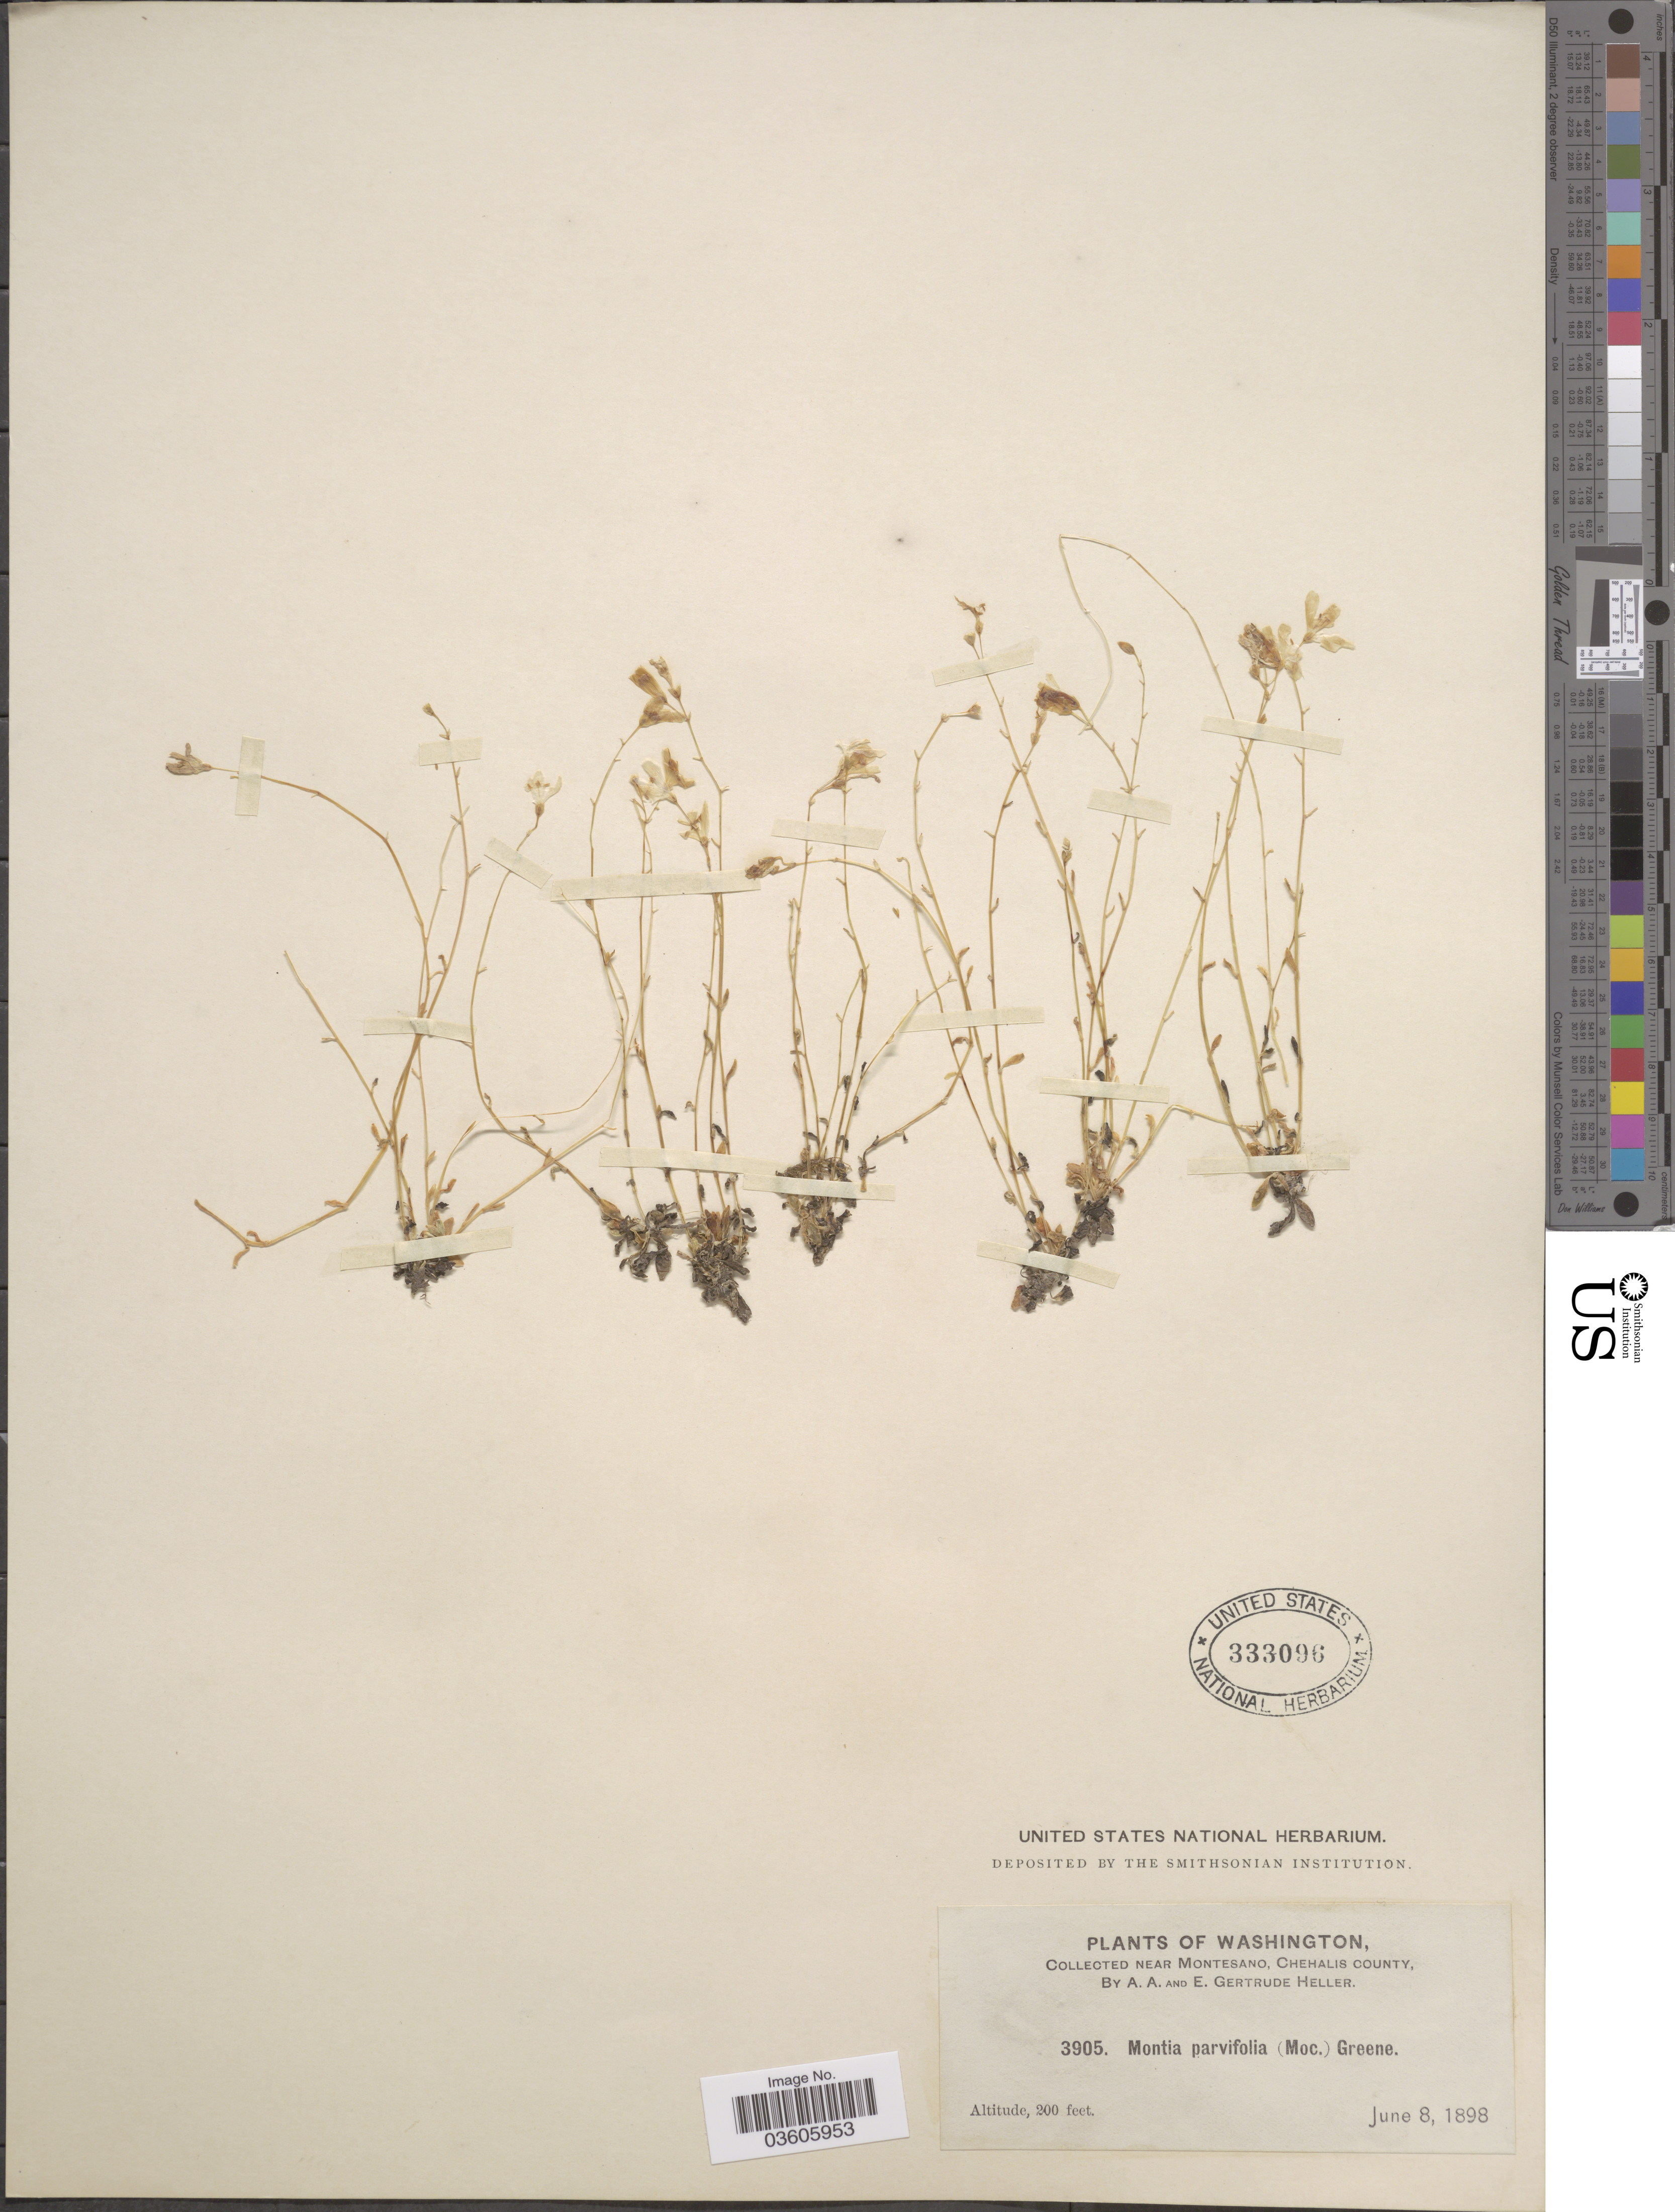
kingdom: Plantae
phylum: Tracheophyta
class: Magnoliopsida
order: Caryophyllales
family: Montiaceae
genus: Montia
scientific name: Montia parvifolia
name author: (Moc. ex DC.) Greene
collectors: A. A. Heller & E. Gertrude Heller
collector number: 3905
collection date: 1898-06-08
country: United States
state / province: Washington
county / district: Grays Harbor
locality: Near Montesano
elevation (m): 61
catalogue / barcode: US 333096